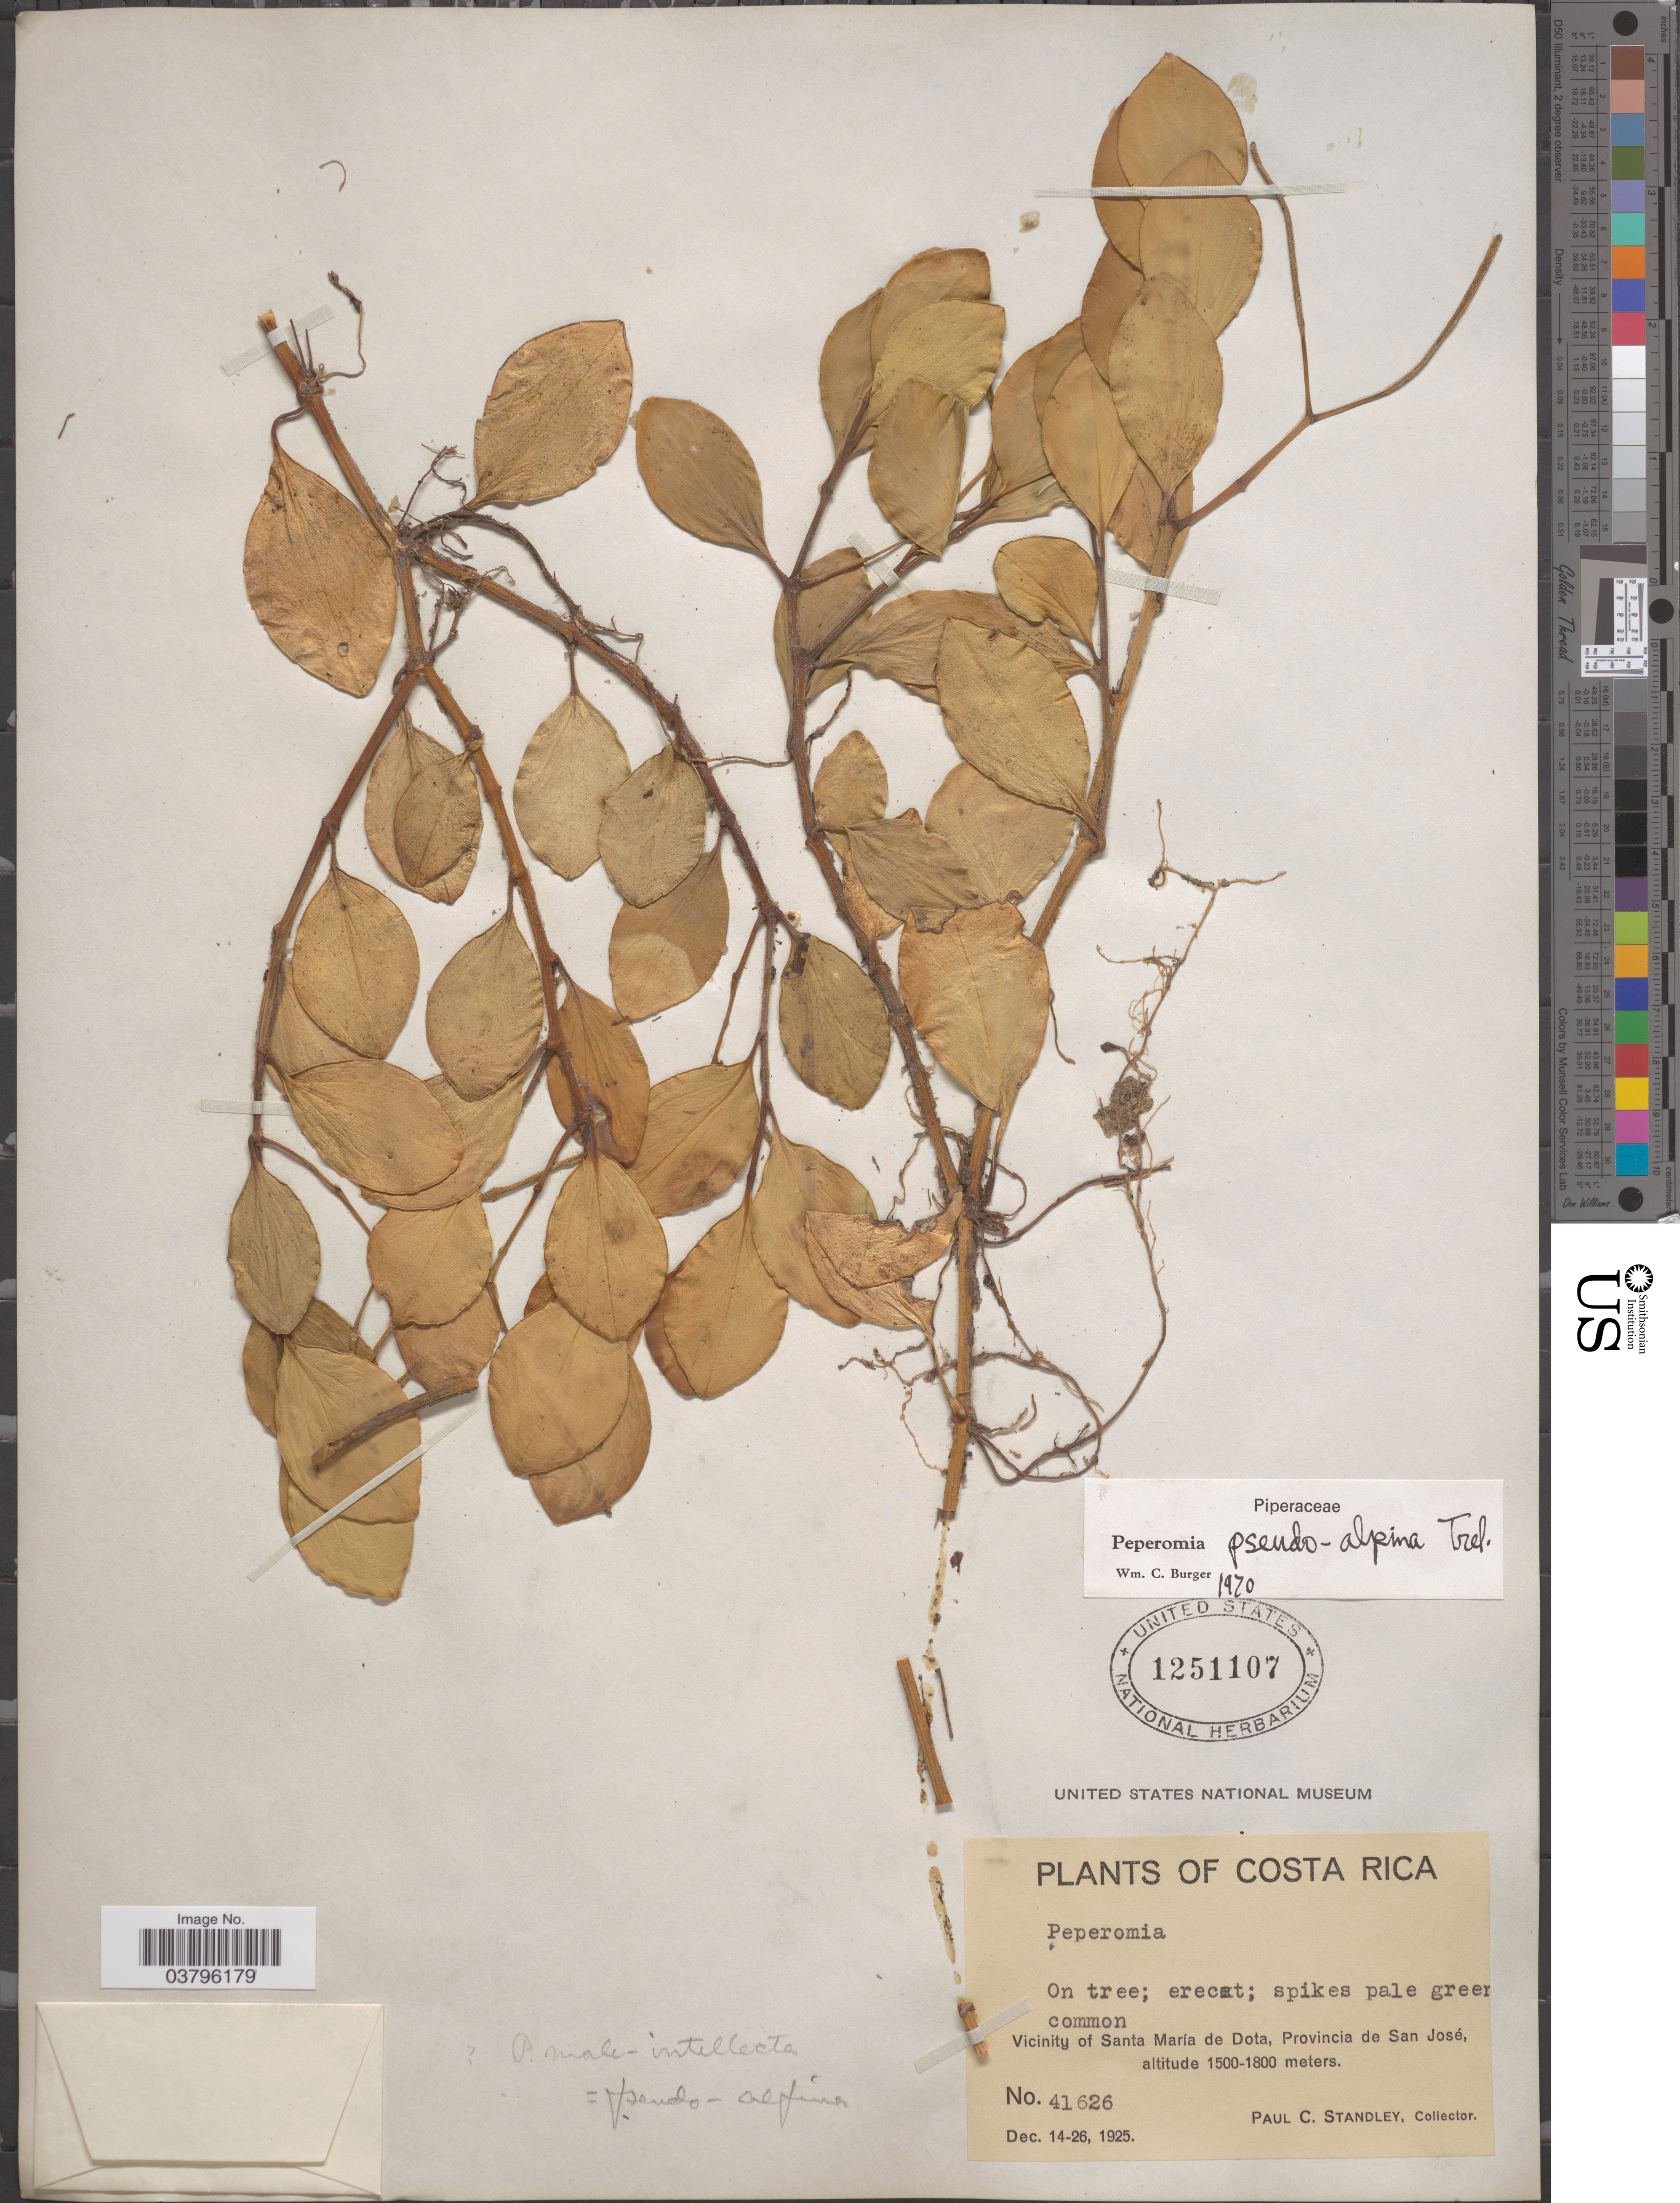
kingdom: Plantae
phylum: Tracheophyta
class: Magnoliopsida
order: Piperales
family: Piperaceae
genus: Peperomia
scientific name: Peperomia pseudoalpina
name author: Trel.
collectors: P. C. Standley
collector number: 41626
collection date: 1925-12-14/1925-12-26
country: Costa Rica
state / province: San José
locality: Vicinity of Santa María de Dota.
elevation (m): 1500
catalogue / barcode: US 1251107